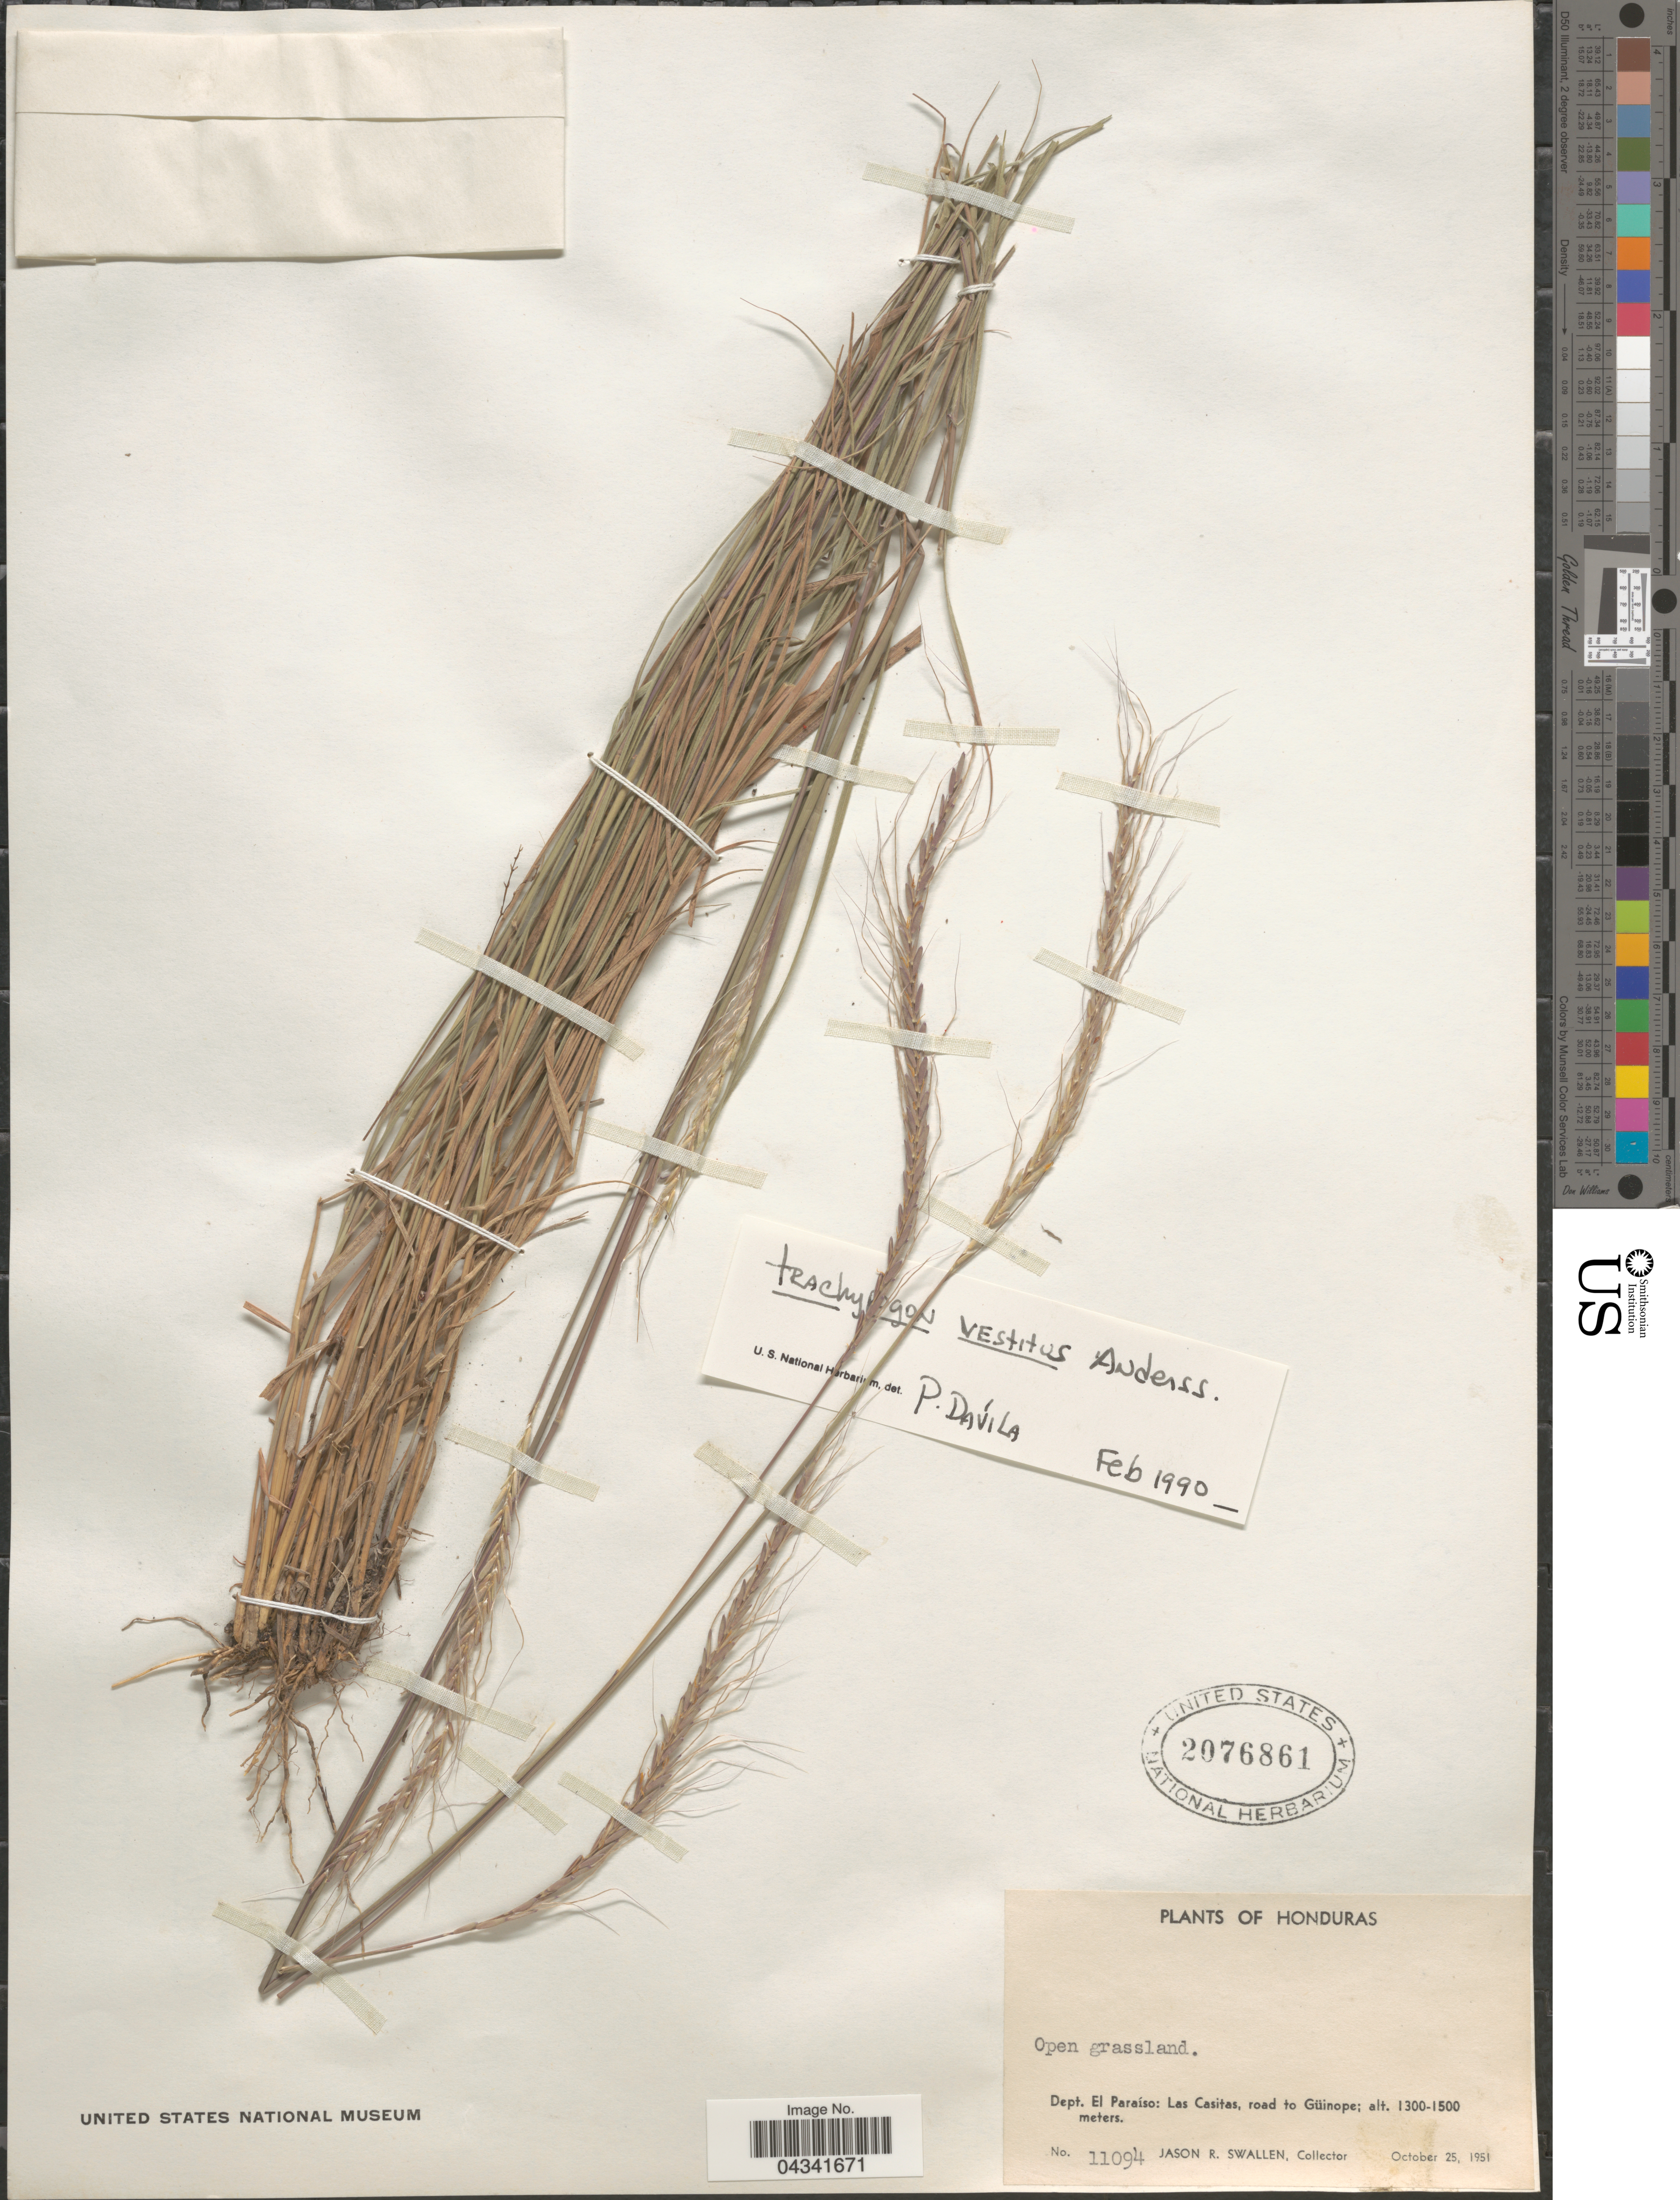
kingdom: Plantae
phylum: Tracheophyta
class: Liliopsida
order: Poales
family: Poaceae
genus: Trachypogon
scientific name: Trachypogon vestitus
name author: L. Andersson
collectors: J. R. Swallen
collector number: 11094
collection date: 1951-10-25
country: Honduras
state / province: El Paraiso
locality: Dept. el Paraíso: Las Casitas, road to Güinope.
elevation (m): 1300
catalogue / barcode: US 2076861